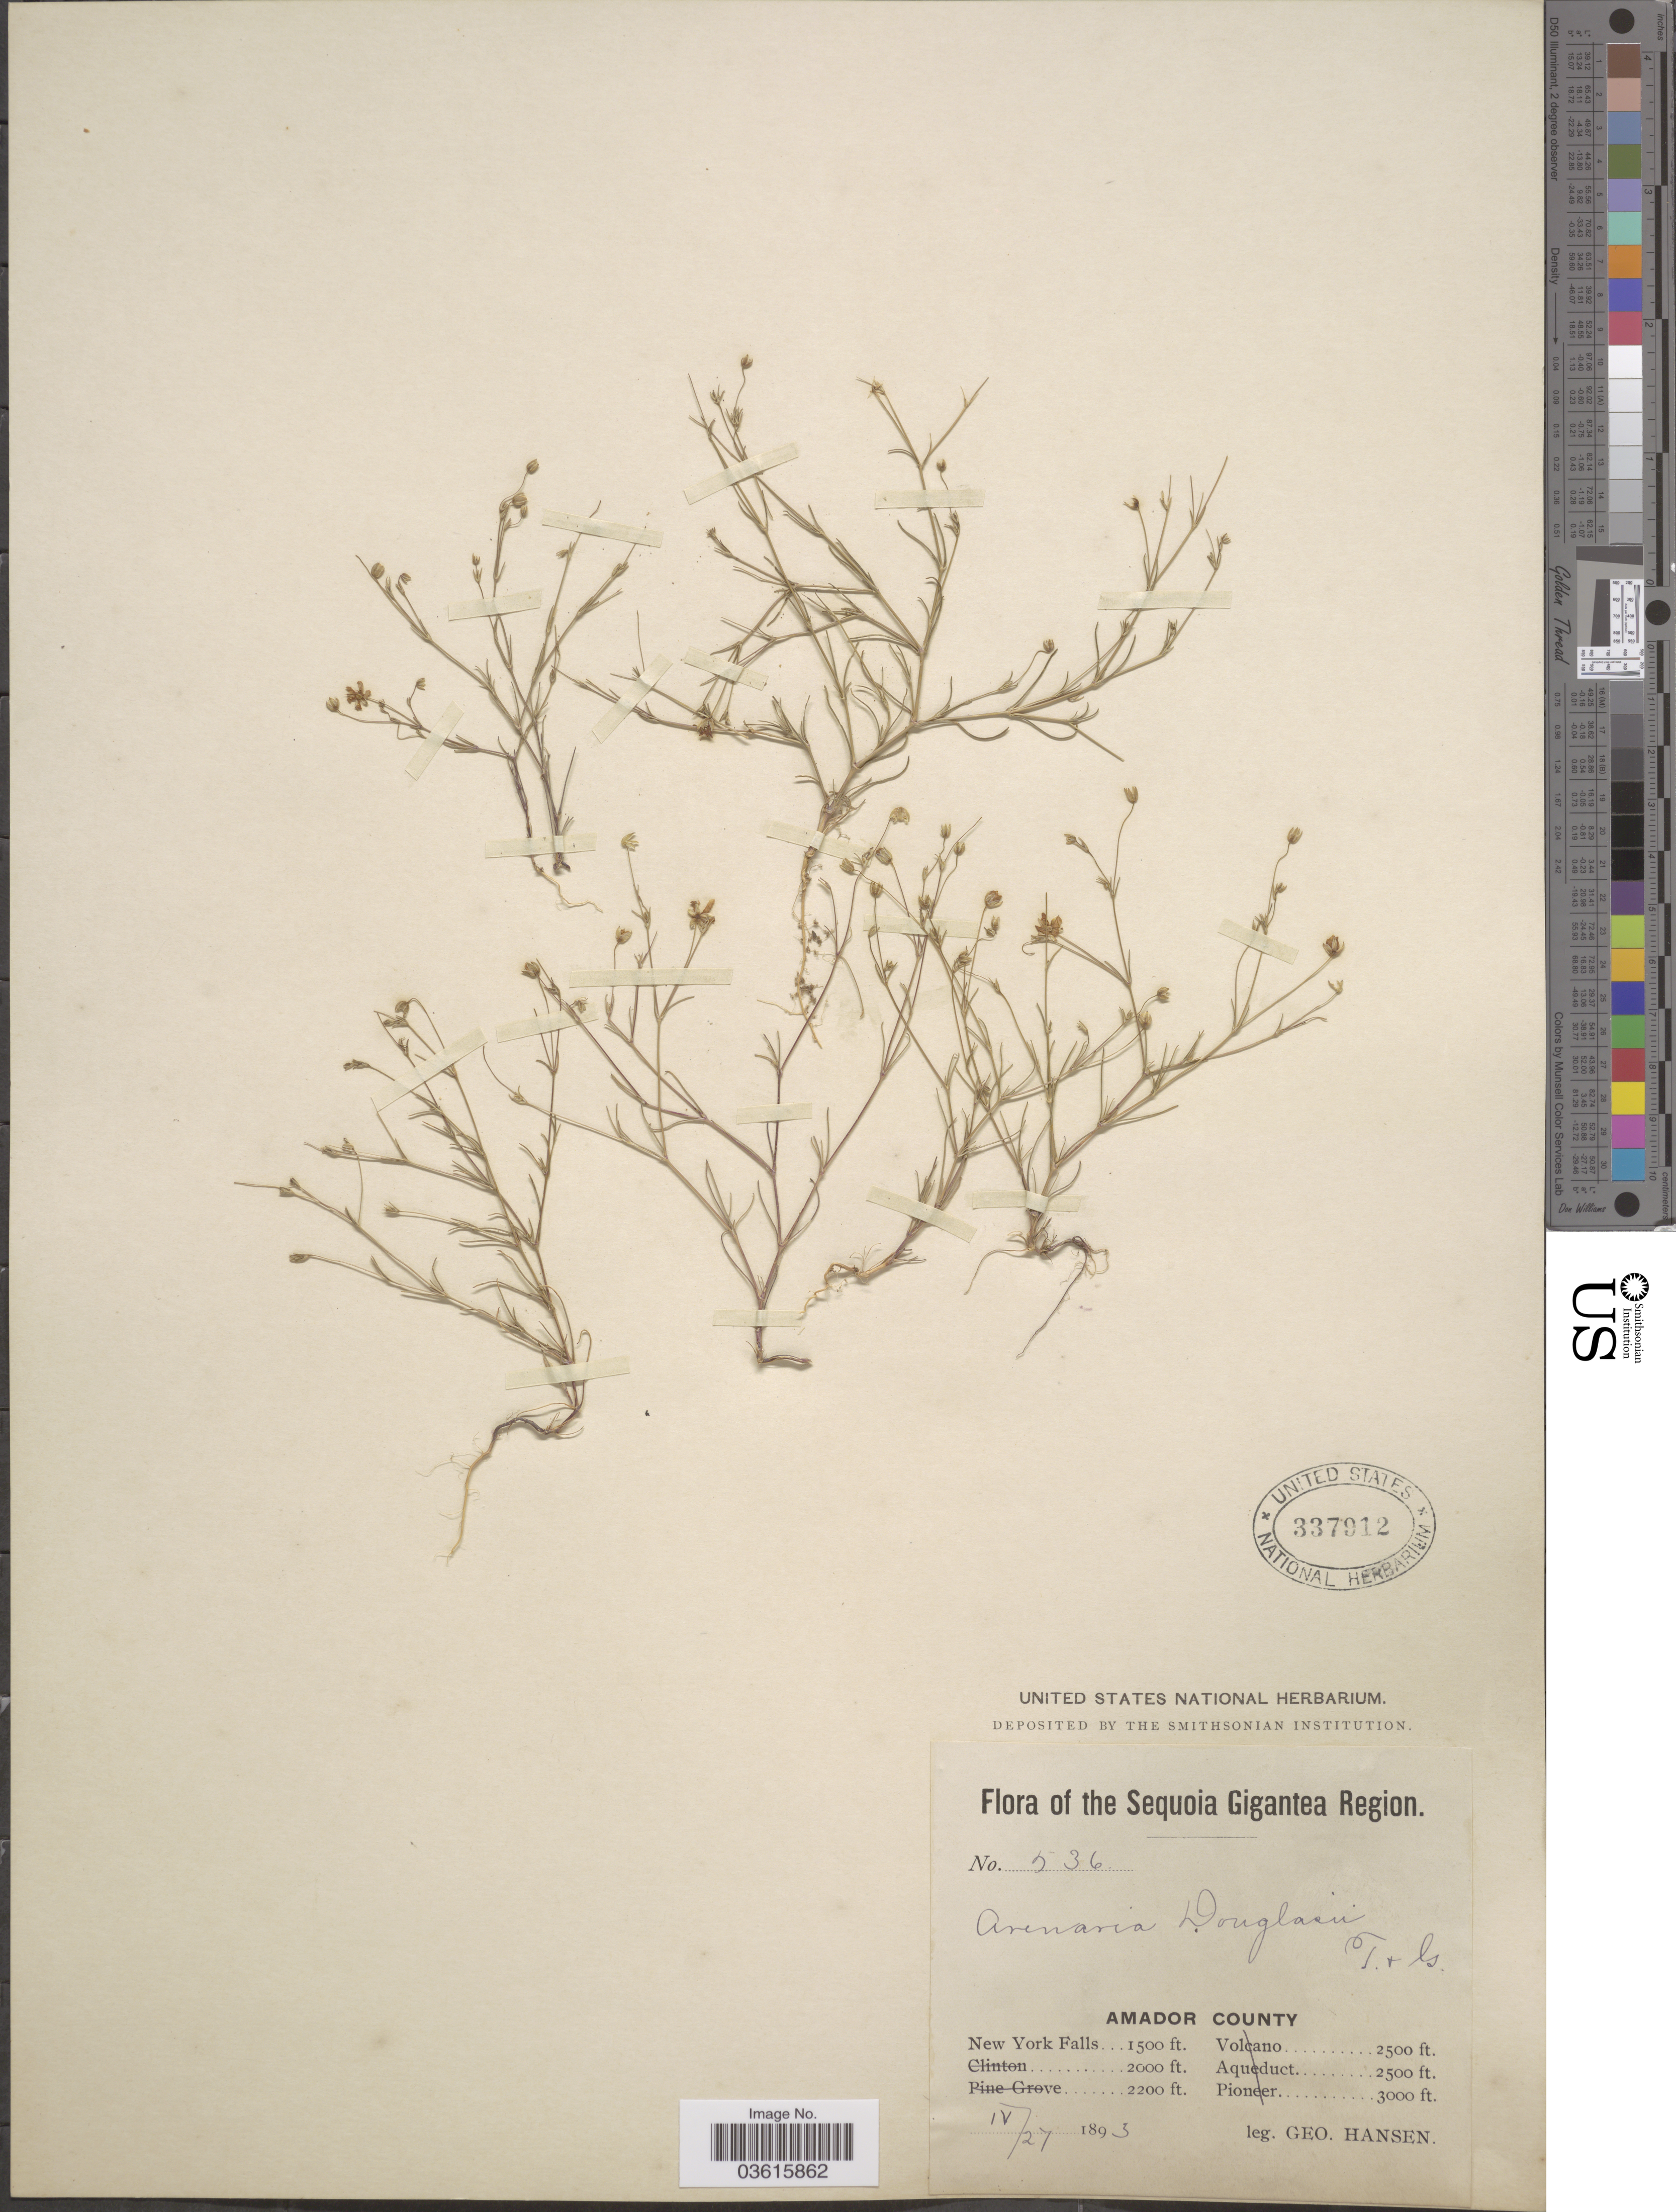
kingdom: Plantae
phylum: Tracheophyta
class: Magnoliopsida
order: Caryophyllales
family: Caryophyllaceae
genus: Minuartia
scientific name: Minuartia douglasii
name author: Mattf.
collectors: G. Hansen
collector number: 536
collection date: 1893-04-27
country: United States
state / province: California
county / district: Amador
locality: The Sequoia Gigantea Region. Amador County. New York Falls.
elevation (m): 457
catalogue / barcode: US 337912